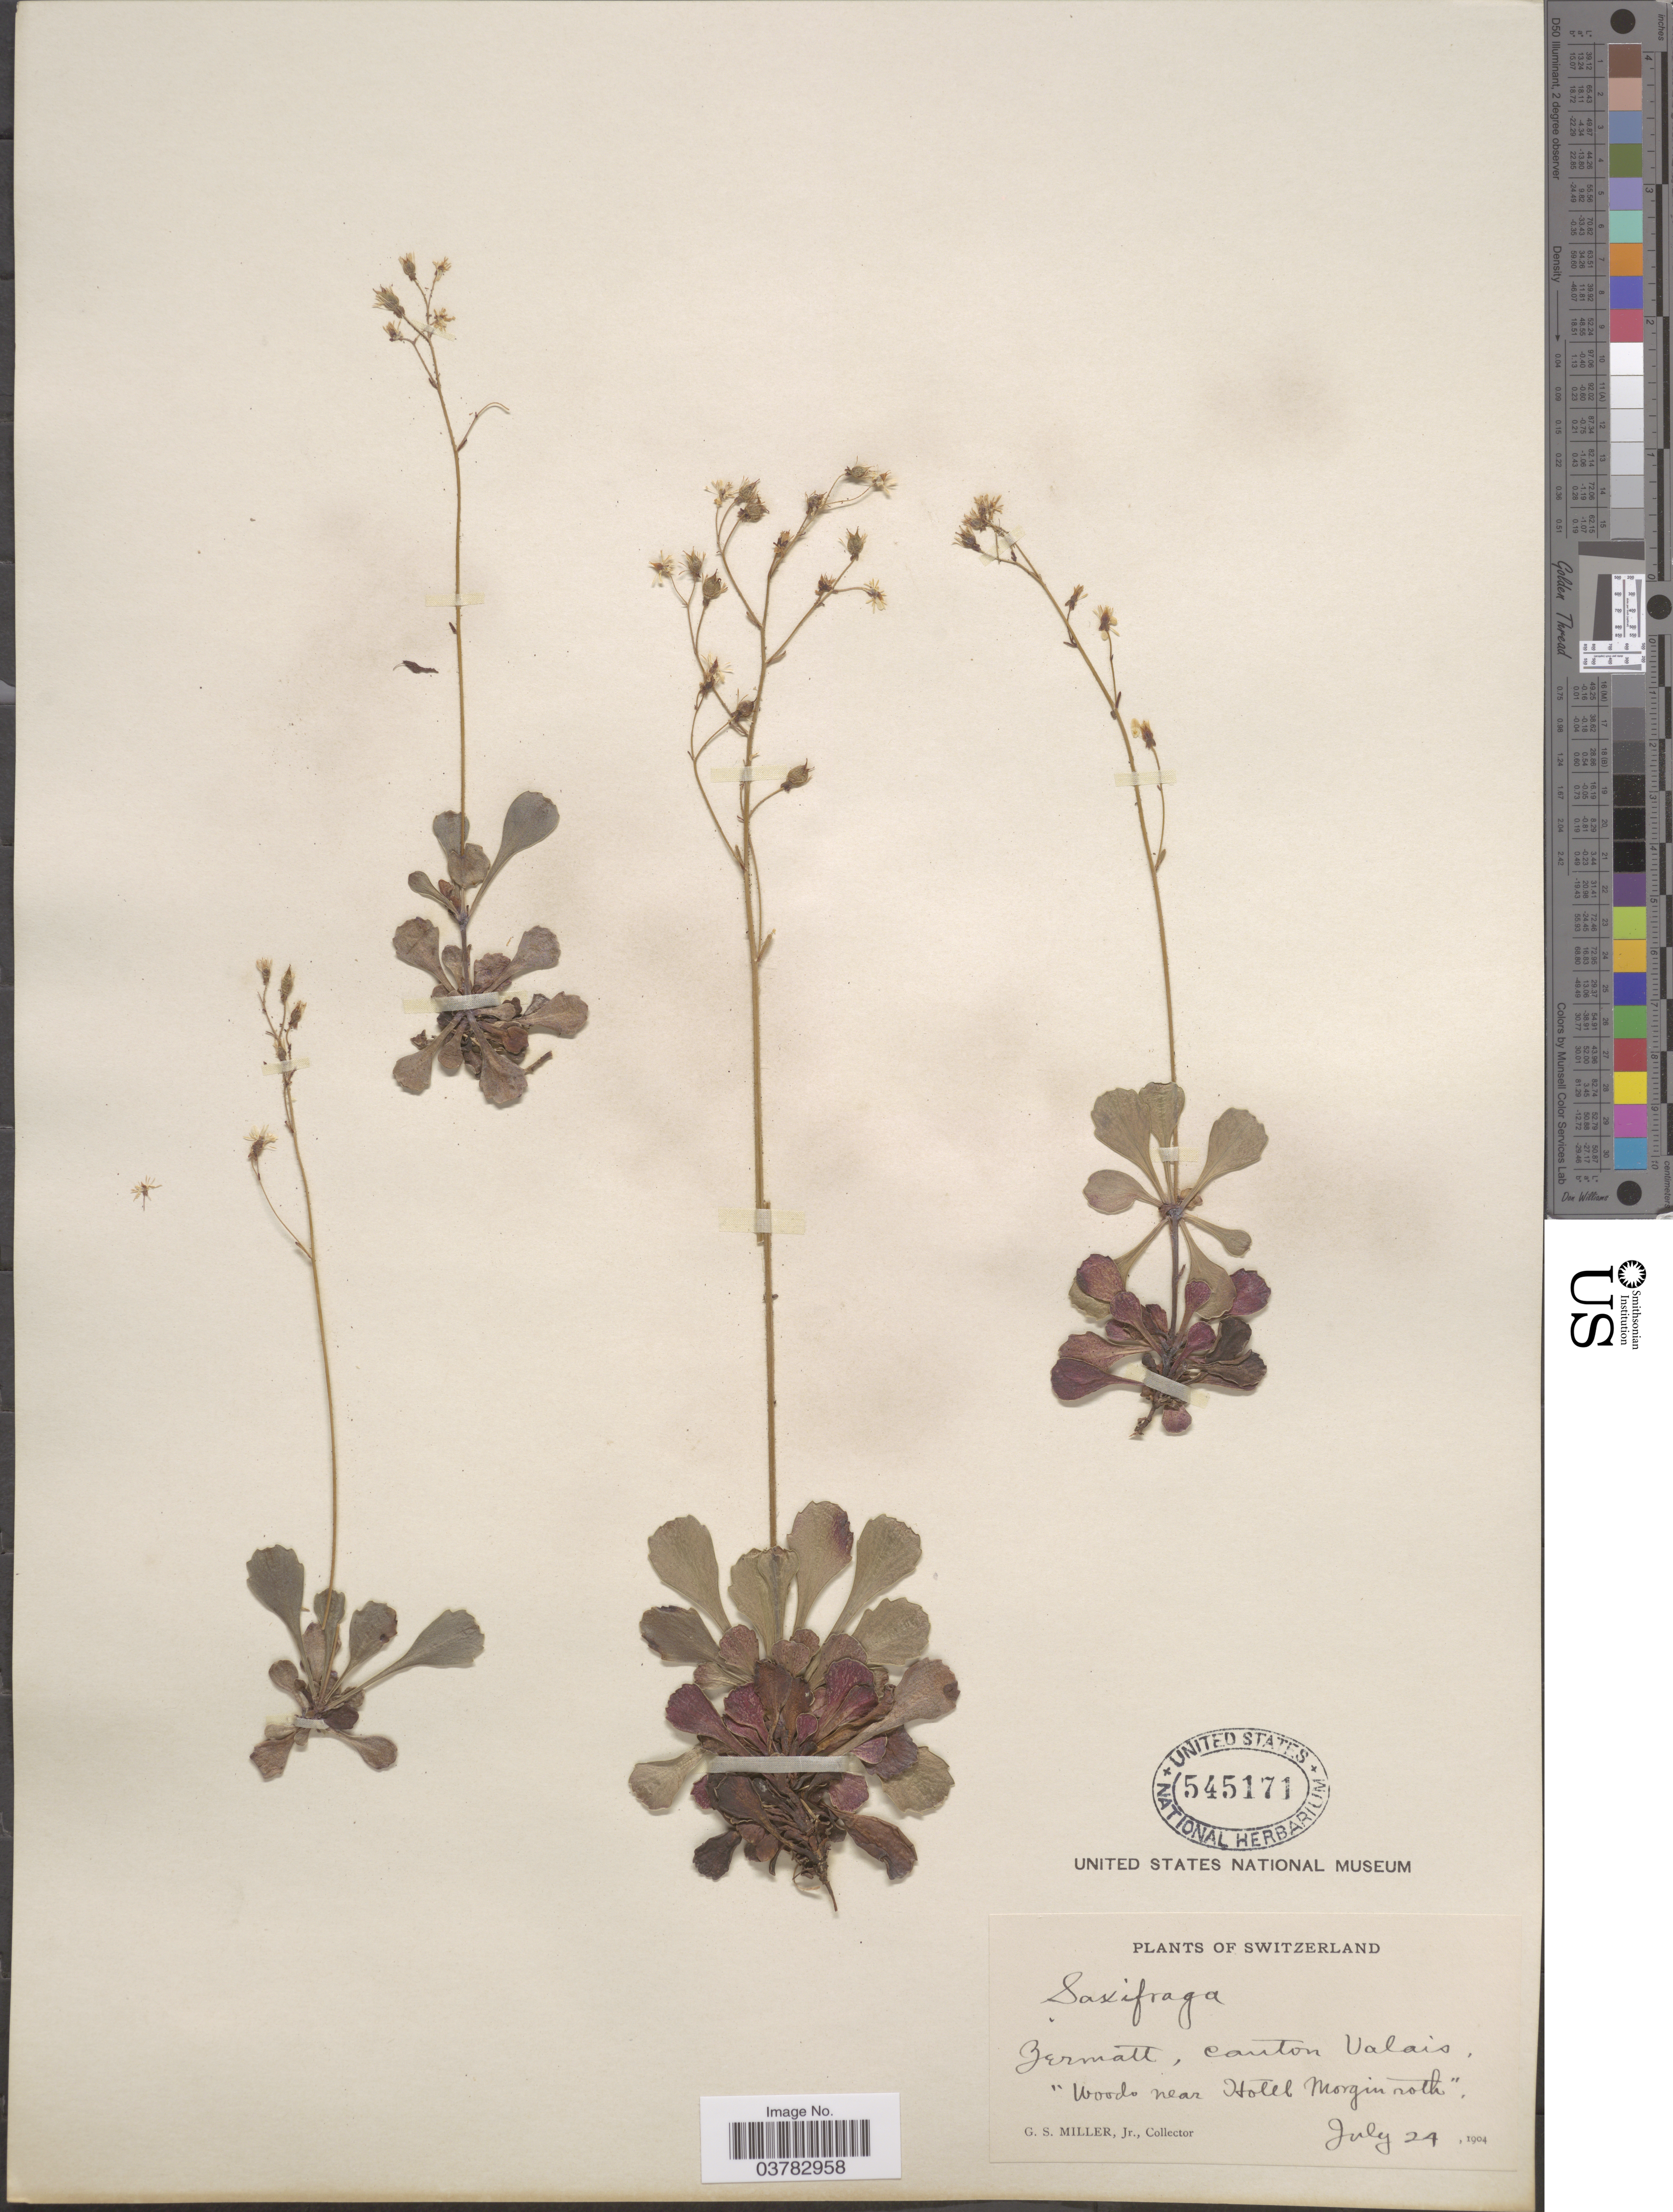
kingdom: Plantae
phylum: Tracheophyta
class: Magnoliopsida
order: Saxifragales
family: Saxifragaceae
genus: Saxifraga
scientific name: Saxifraga sp.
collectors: G. S. Miller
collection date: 1904-07-24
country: Switzerland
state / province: Valais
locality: Zermatt, canton Valais, "woods near Hotel Morgin roth".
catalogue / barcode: US 545171